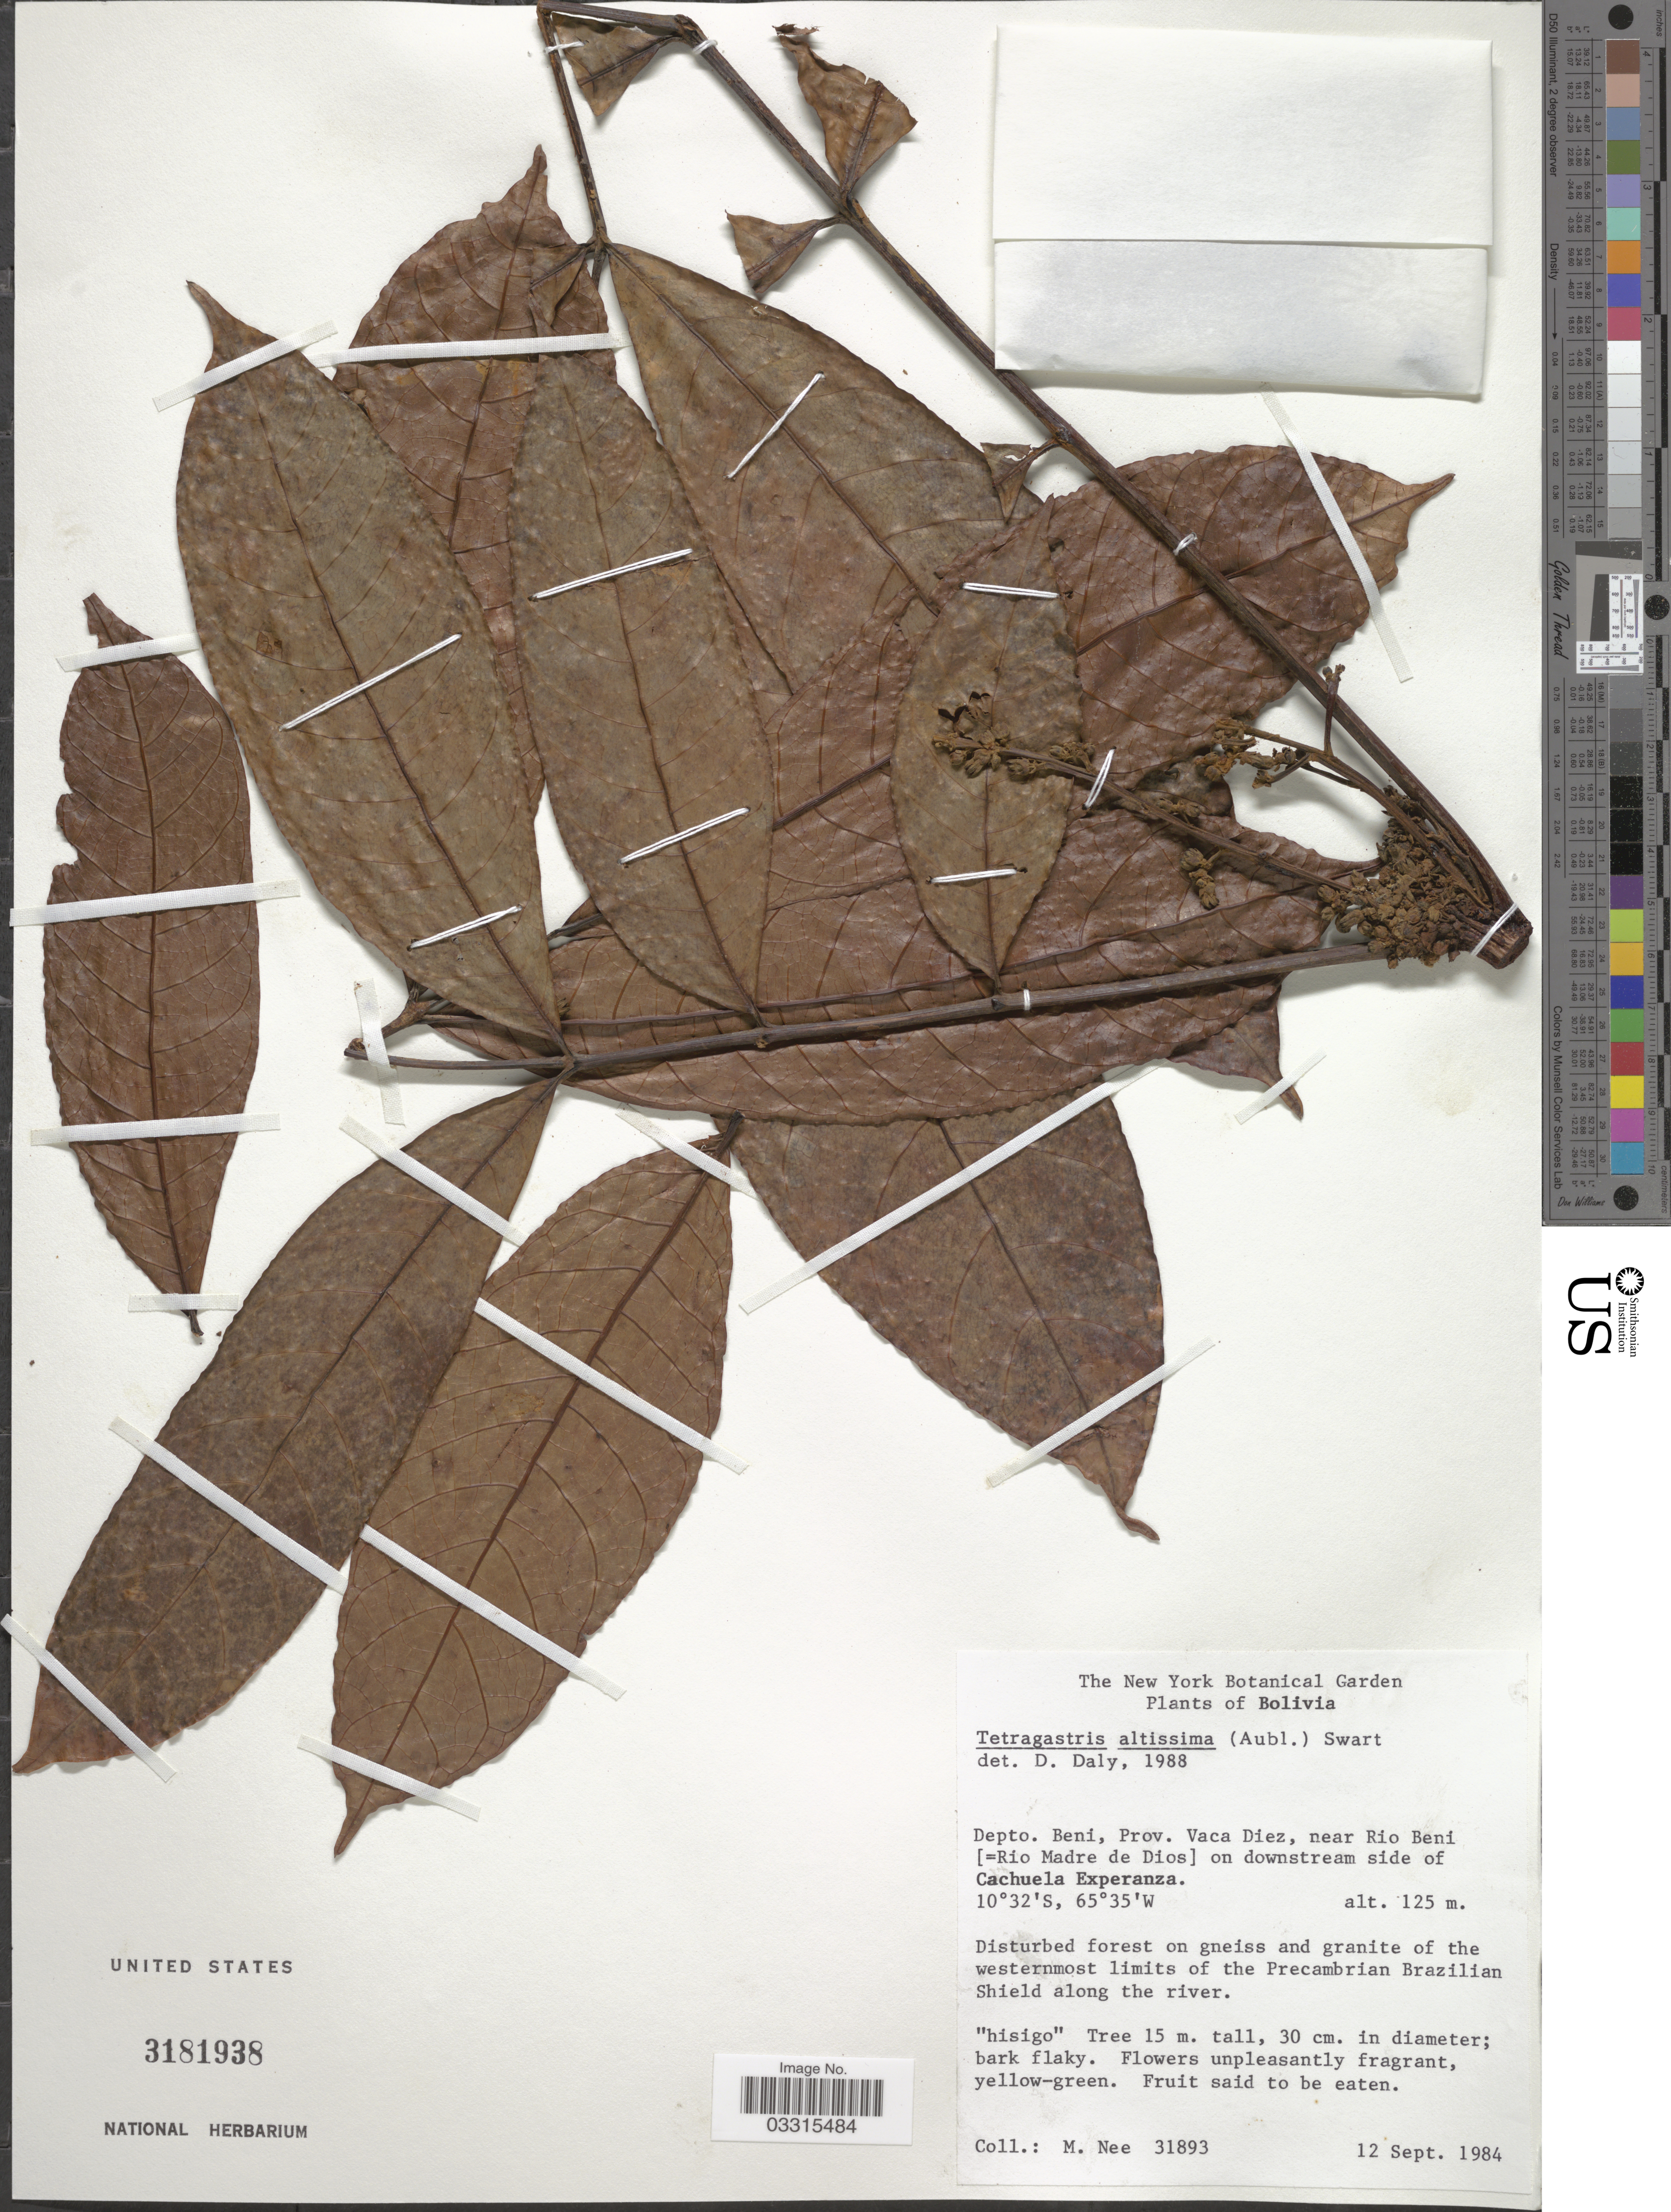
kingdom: Plantae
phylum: Tracheophyta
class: Magnoliopsida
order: Sapindales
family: Burseraceae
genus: Protium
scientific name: Protium acrense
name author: Daly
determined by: Daly, Douglas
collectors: M. Nee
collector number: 31893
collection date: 1984-09-12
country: Bolivia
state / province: Beni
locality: Depto. Beni, prov. Vaca Diez, near Rio Beni [=Rio Madre de Dios] on downstream side of Cachuela Experanza. Westernmost limits of the Precambrian Brazilian Shield along the river.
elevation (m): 125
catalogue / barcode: US 3181938